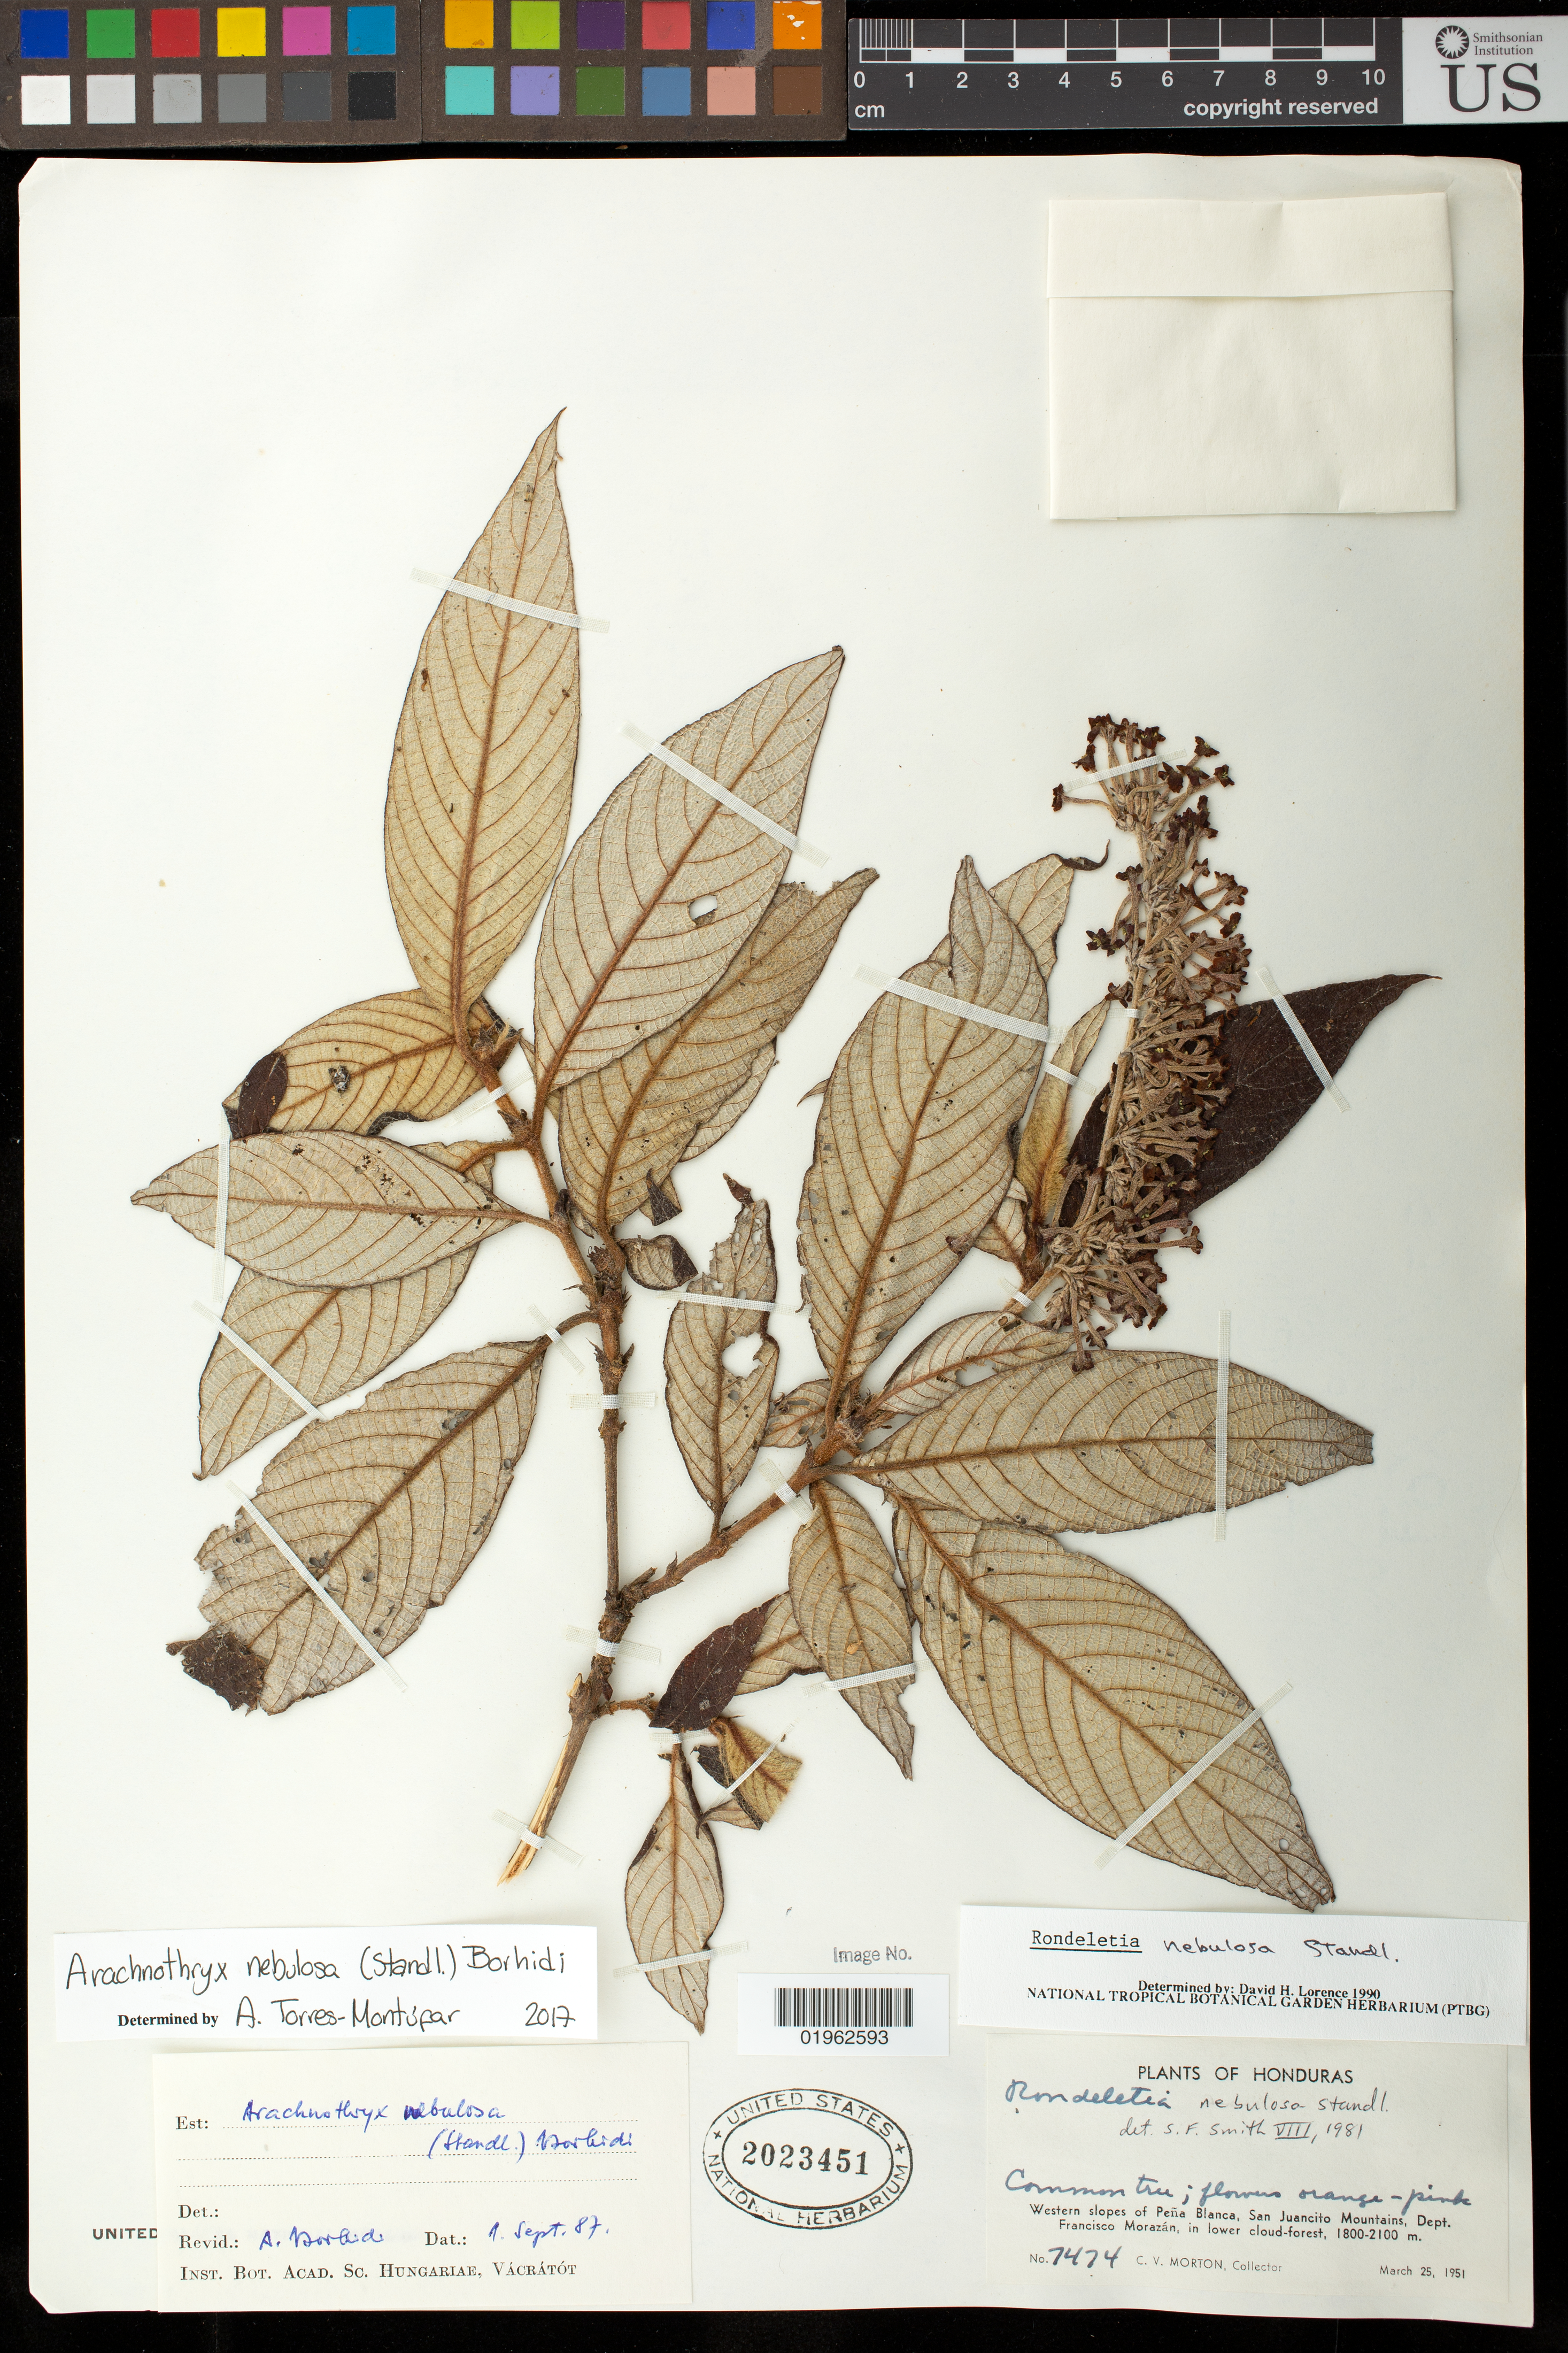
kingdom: Plantae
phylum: Tracheophyta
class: Magnoliopsida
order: Gentianales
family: Rubiaceae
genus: Arachnothryx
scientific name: Arachnothryx nebulosa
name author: (Standl.) Borhidi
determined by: Torres Montufar, J. A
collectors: C. V. Morton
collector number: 7474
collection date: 1951-03-25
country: Honduras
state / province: Fco. Morazán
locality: Western slopes of Peña Blanca, San Juancito Mountains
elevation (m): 1800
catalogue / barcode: US 2023451